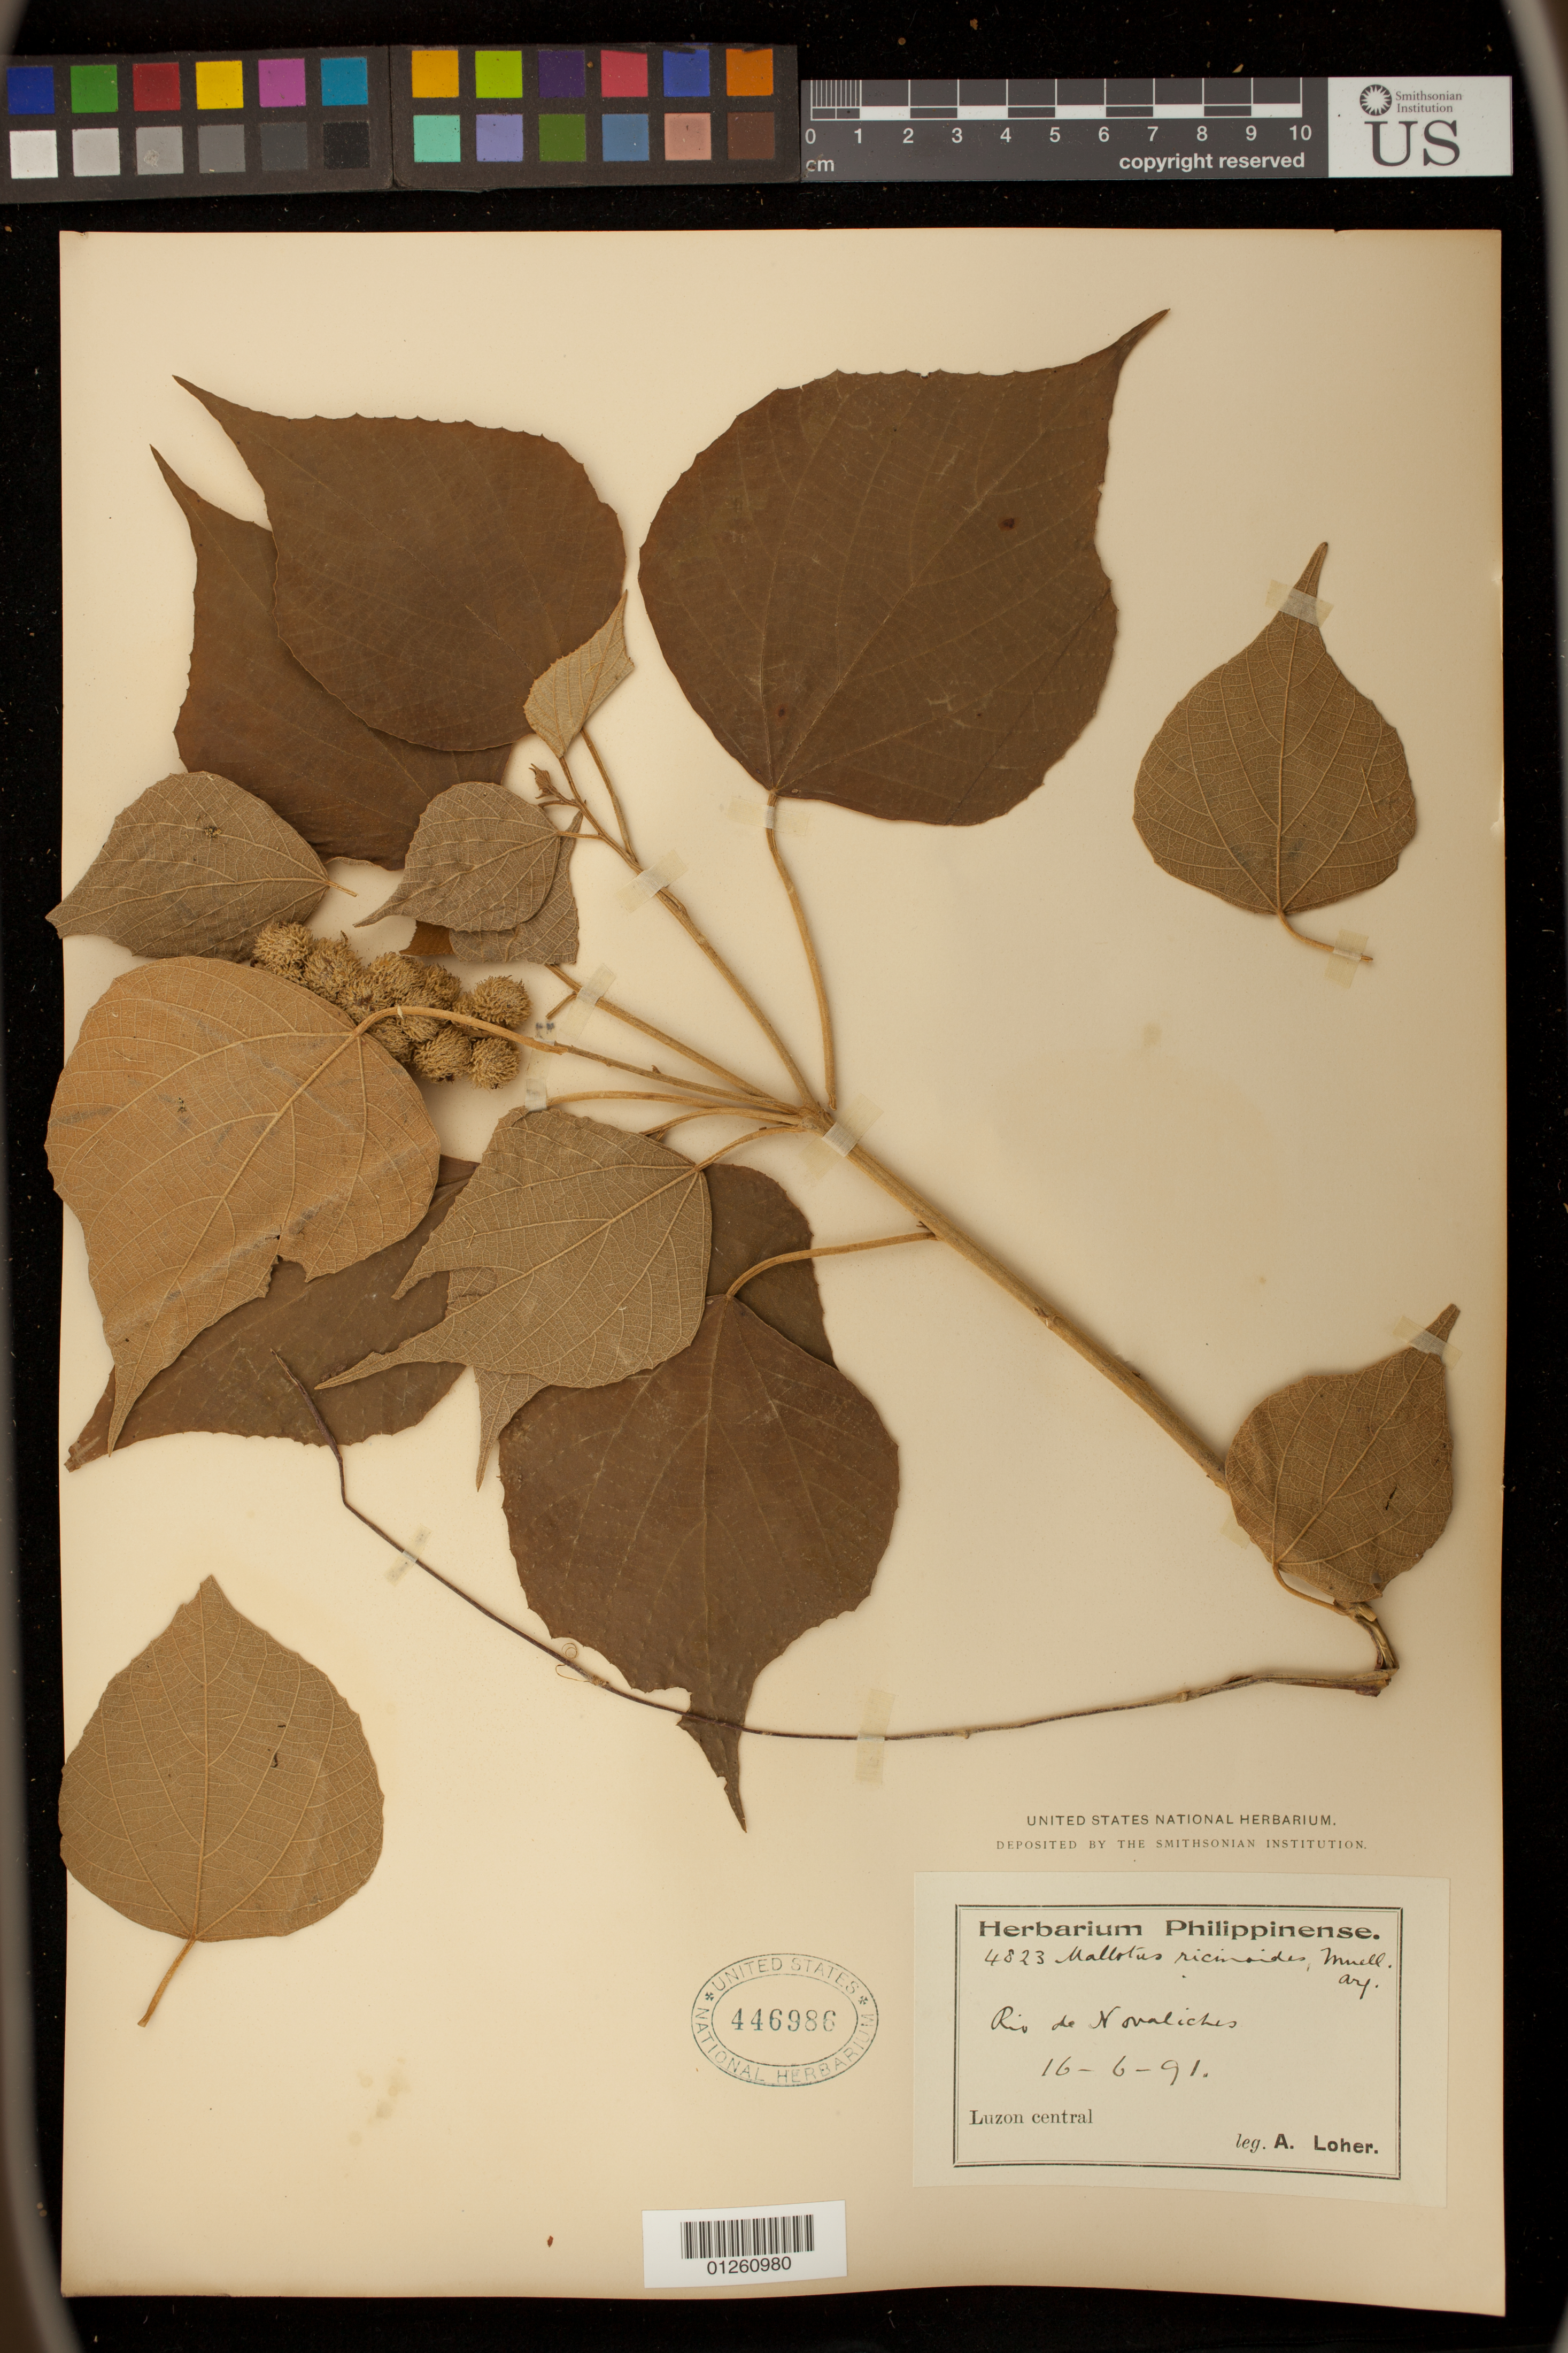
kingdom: Plantae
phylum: Tracheophyta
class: Magnoliopsida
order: Malpighiales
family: Euphorbiaceae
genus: Mallotus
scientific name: Mallotus ricinoides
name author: (Pers.) Müll. Arg.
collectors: A. Loher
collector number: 4823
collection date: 1891-06-16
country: Philippines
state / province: Central Luzon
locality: Rio de Novaliches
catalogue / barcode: US 446986